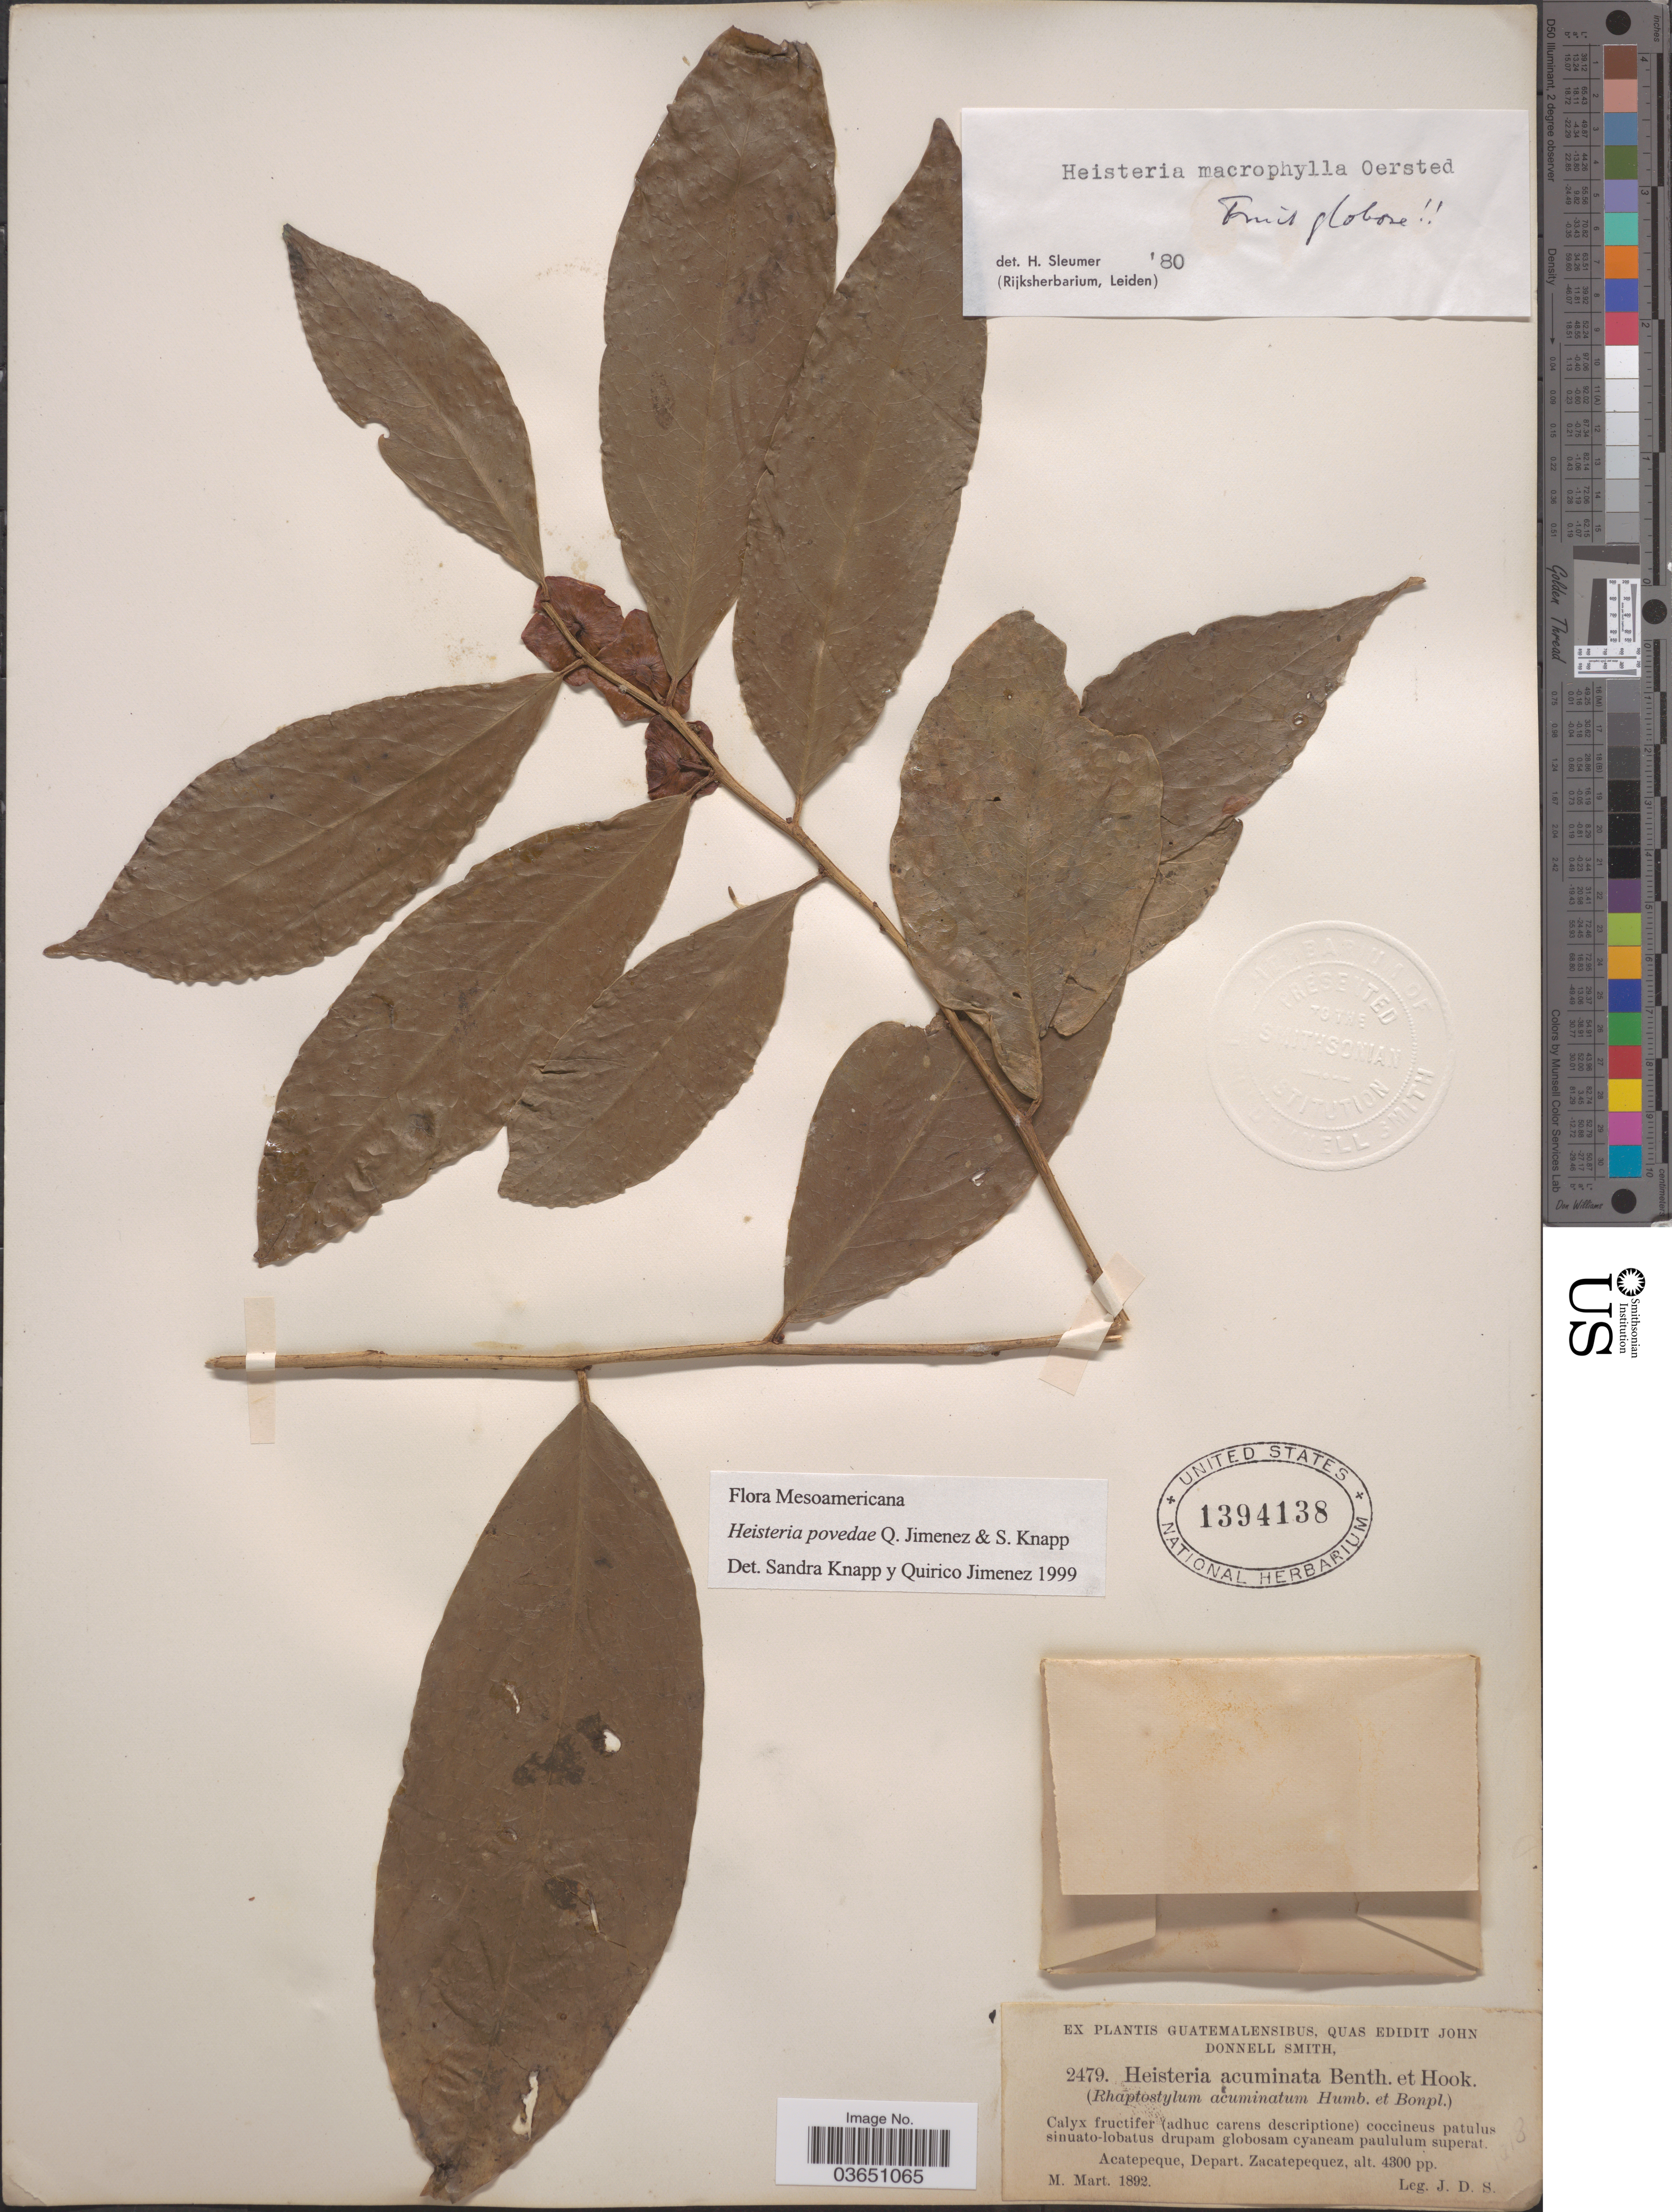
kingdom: Plantae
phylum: Tracheophyta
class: Magnoliopsida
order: Santalales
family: Erythropalaceae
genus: Heisteria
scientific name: Heisteria povedae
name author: Q. Jiménez & S. Knapp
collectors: J. Donnell Smith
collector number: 2479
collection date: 1892-03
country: Guatemala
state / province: Sacatepéquez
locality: Acatepeque, Depart. Zacatepequez.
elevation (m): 1311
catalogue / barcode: US 1394138